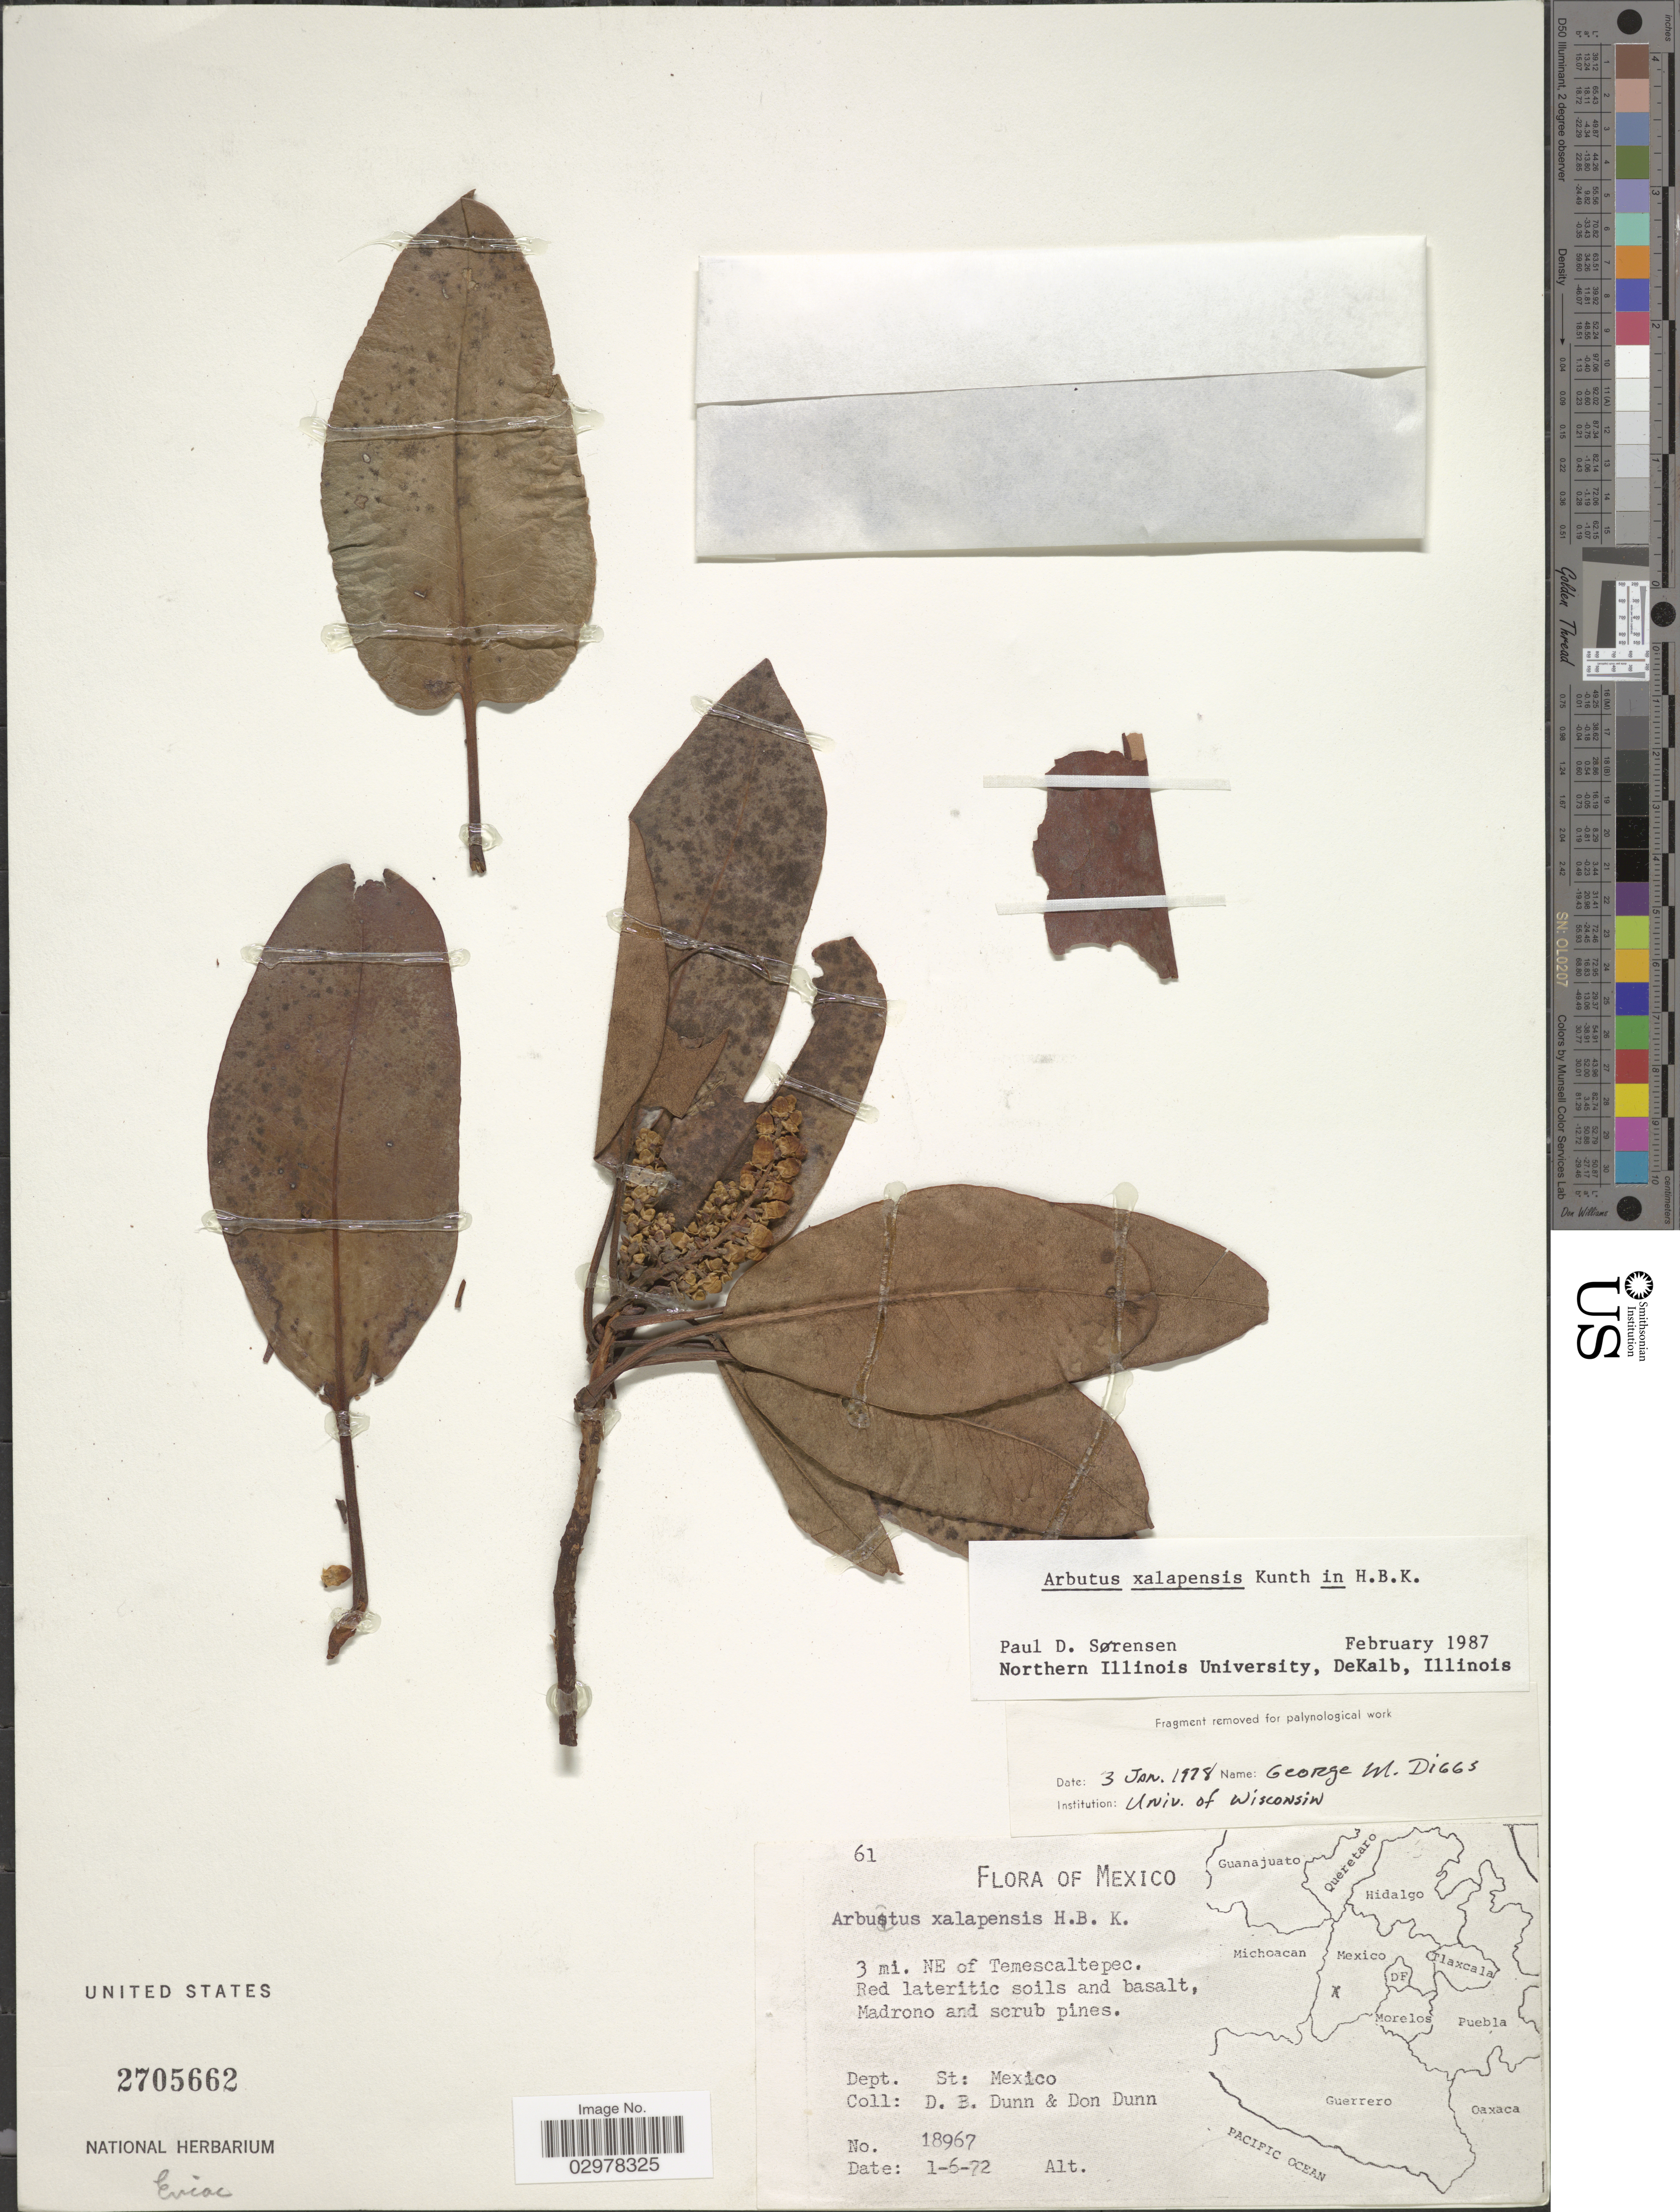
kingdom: Plantae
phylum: Tracheophyta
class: Magnoliopsida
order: Ericales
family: Ericaceae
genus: Arbutus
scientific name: Arbutus xalapensis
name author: Kunth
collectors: D. B. Dunn & D. Dunn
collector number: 18967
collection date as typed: Transcribed d/m/y: 1/6/72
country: Mexico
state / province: México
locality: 3 mi. NE of Temescaltepec, Dept. St. Mexico.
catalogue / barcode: US 2705662